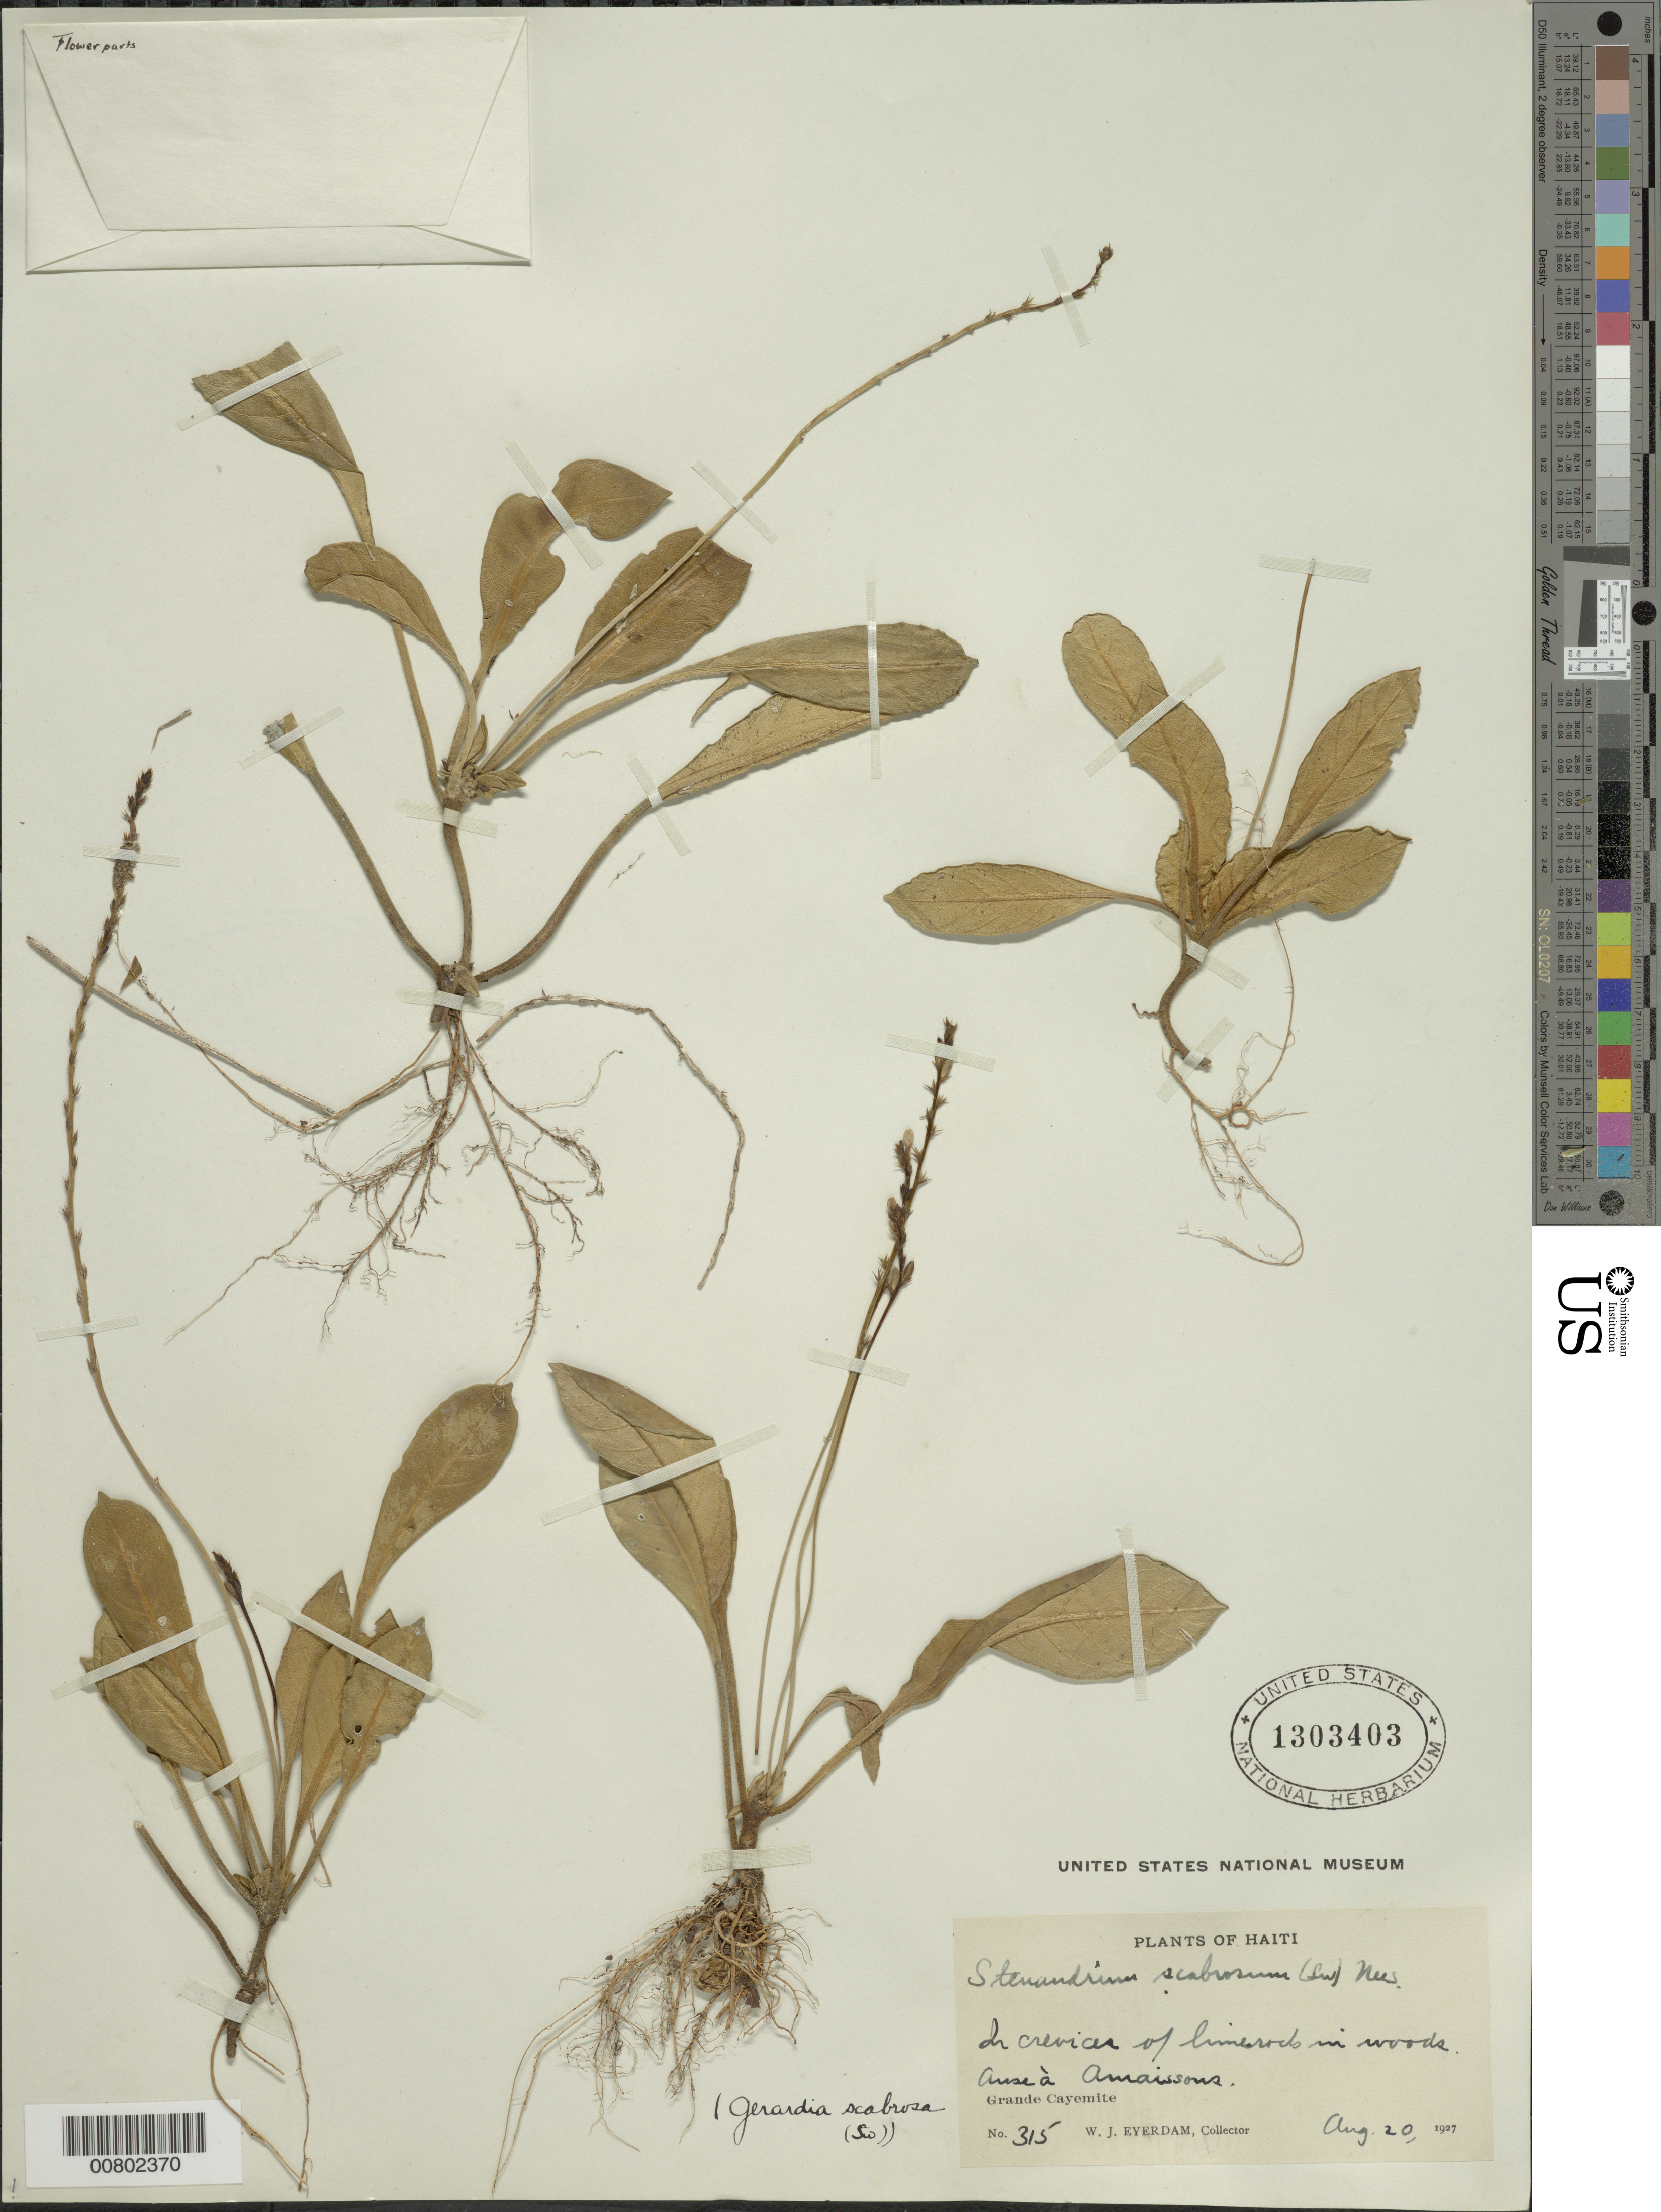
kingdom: Plantae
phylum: Tracheophyta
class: Magnoliopsida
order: Lamiales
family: Acanthaceae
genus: Stenandrium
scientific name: Stenandrium scabrosum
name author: (Sw.) Nees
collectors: W. J. Eyerdam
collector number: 315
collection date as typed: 20 Aug 1927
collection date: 1927-08-20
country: Haiti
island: Hispaniola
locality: Anse à Amaissons, Grande Cayemite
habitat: In crevice of limerocks in woods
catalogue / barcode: US 1303403